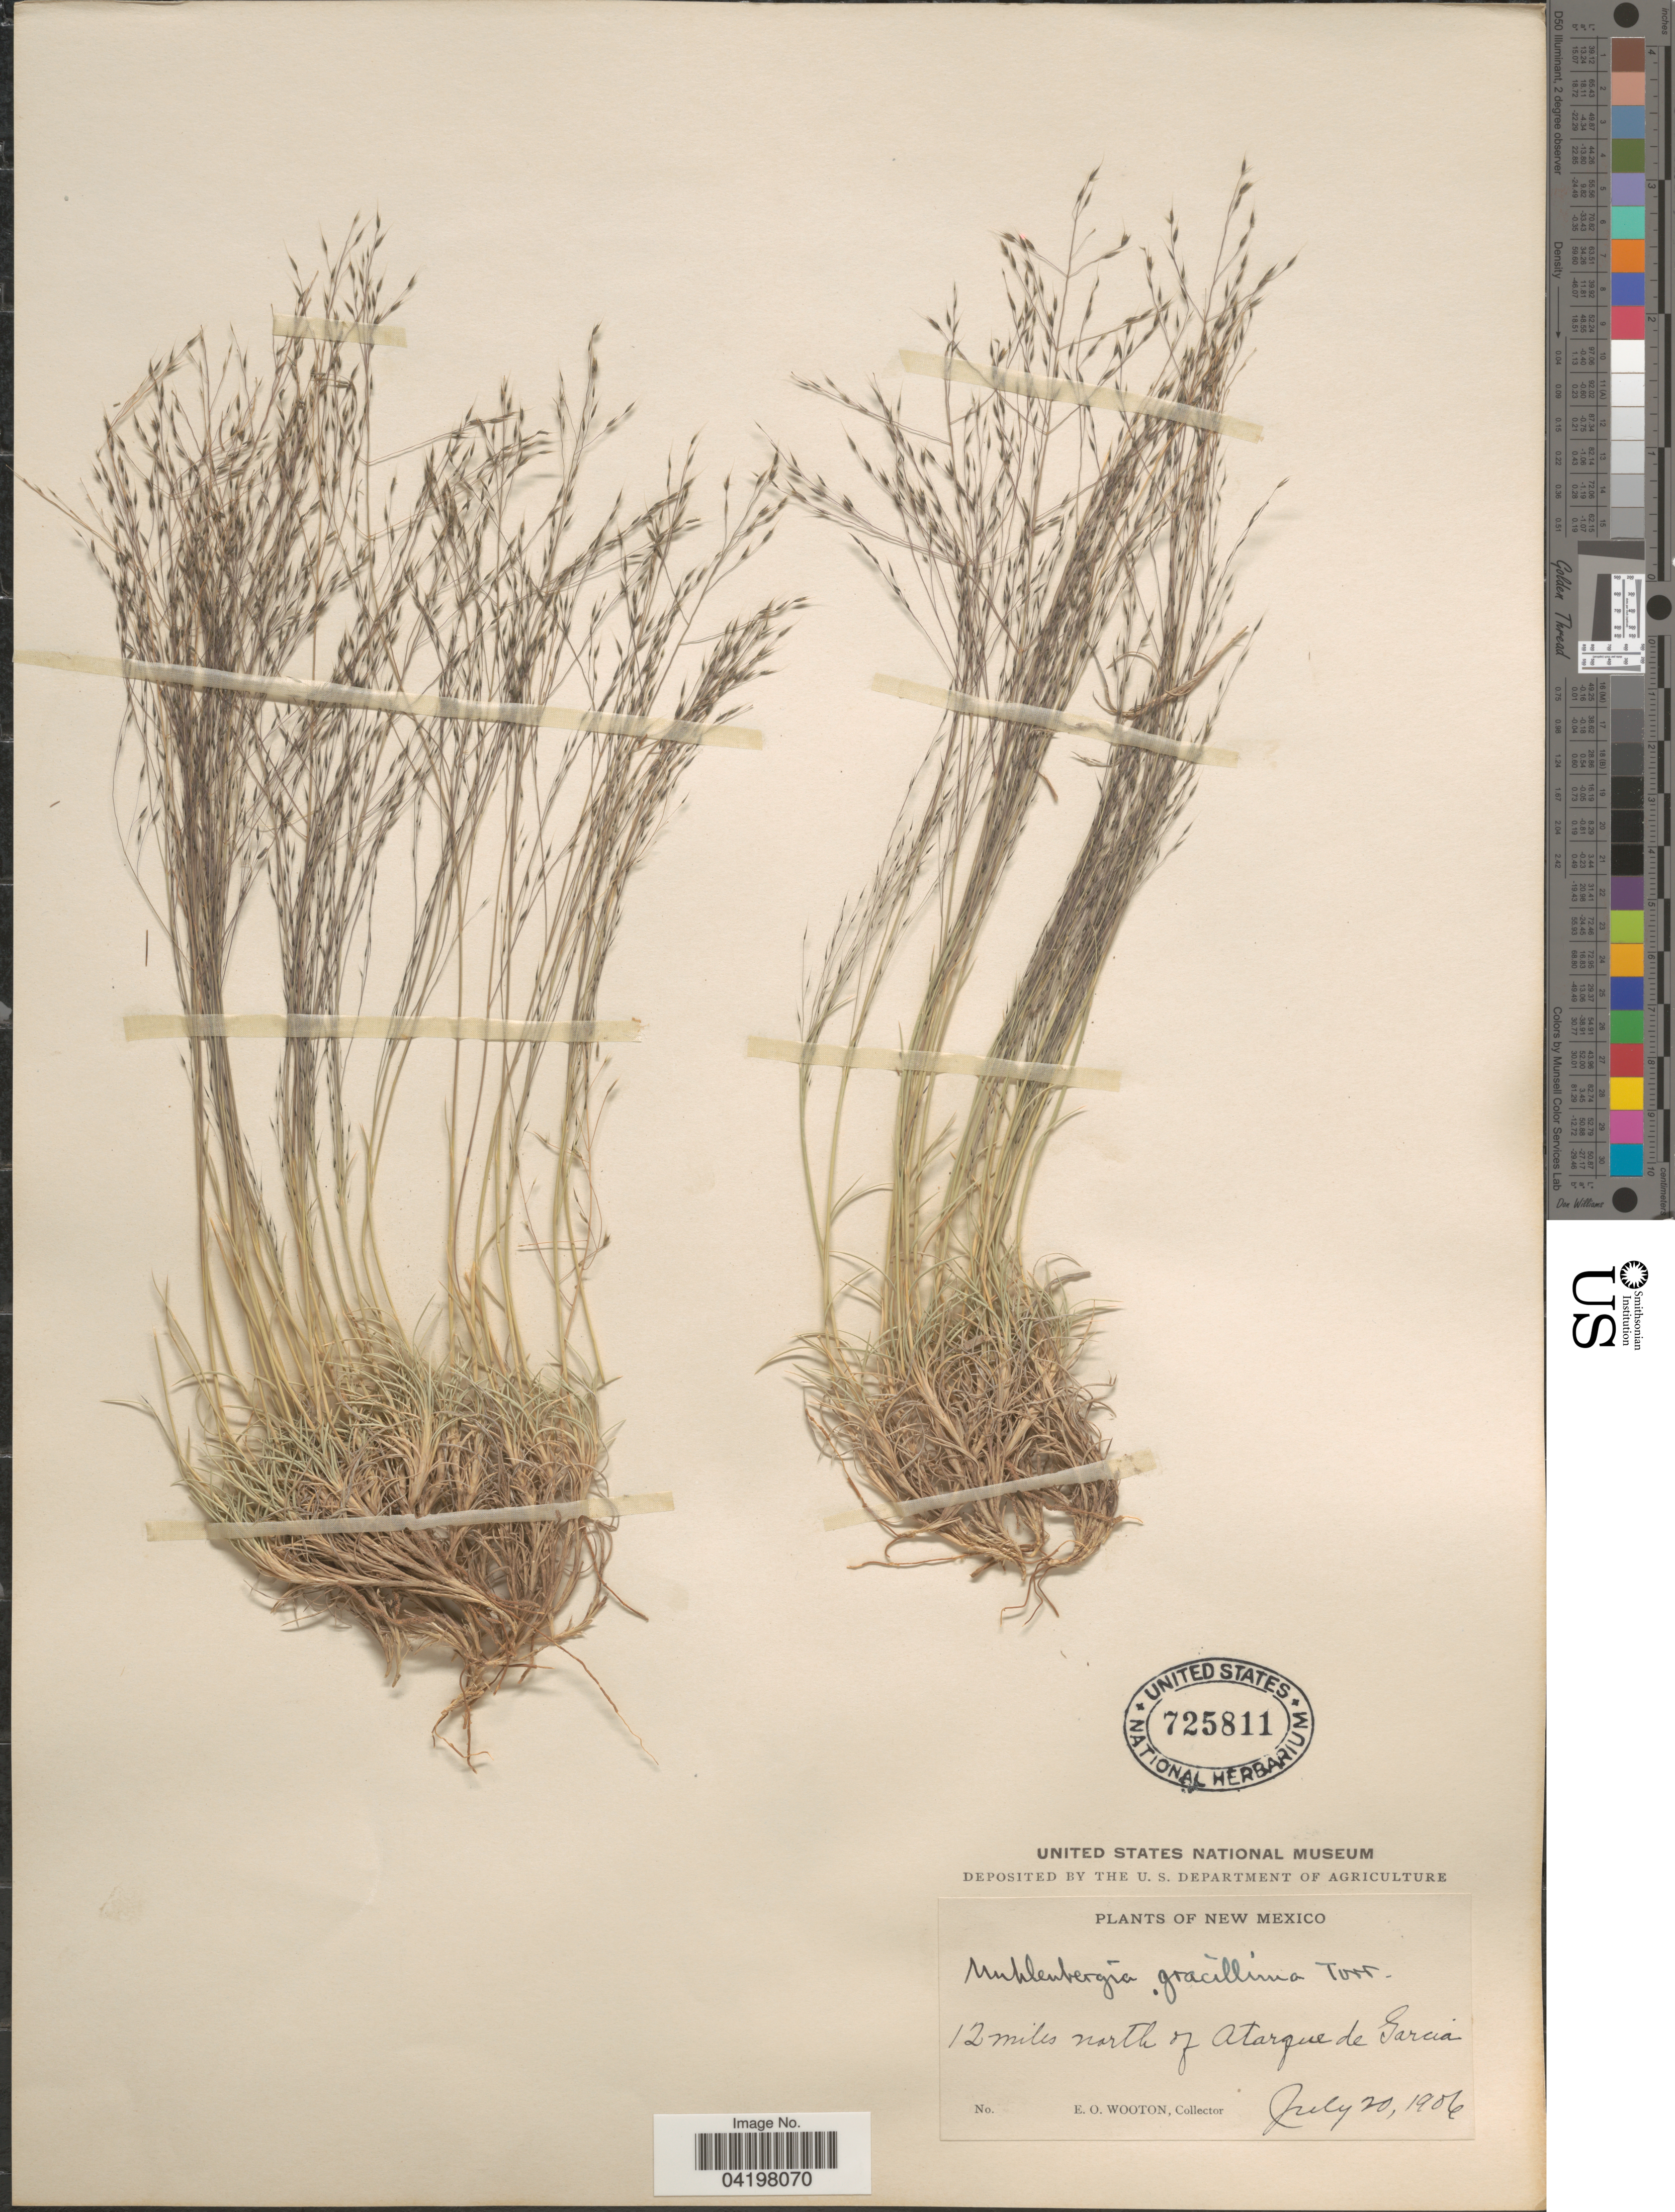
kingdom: Plantae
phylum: Tracheophyta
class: Liliopsida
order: Poales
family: Poaceae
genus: Muhlenbergia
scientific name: Muhlenbergia torreyi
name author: (Kunth) Hitchc. ex Bush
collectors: E. O. Wooton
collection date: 1906-07-20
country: United States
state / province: New Mexico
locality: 12 miles north of Atarque de Garcia.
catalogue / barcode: US 725811